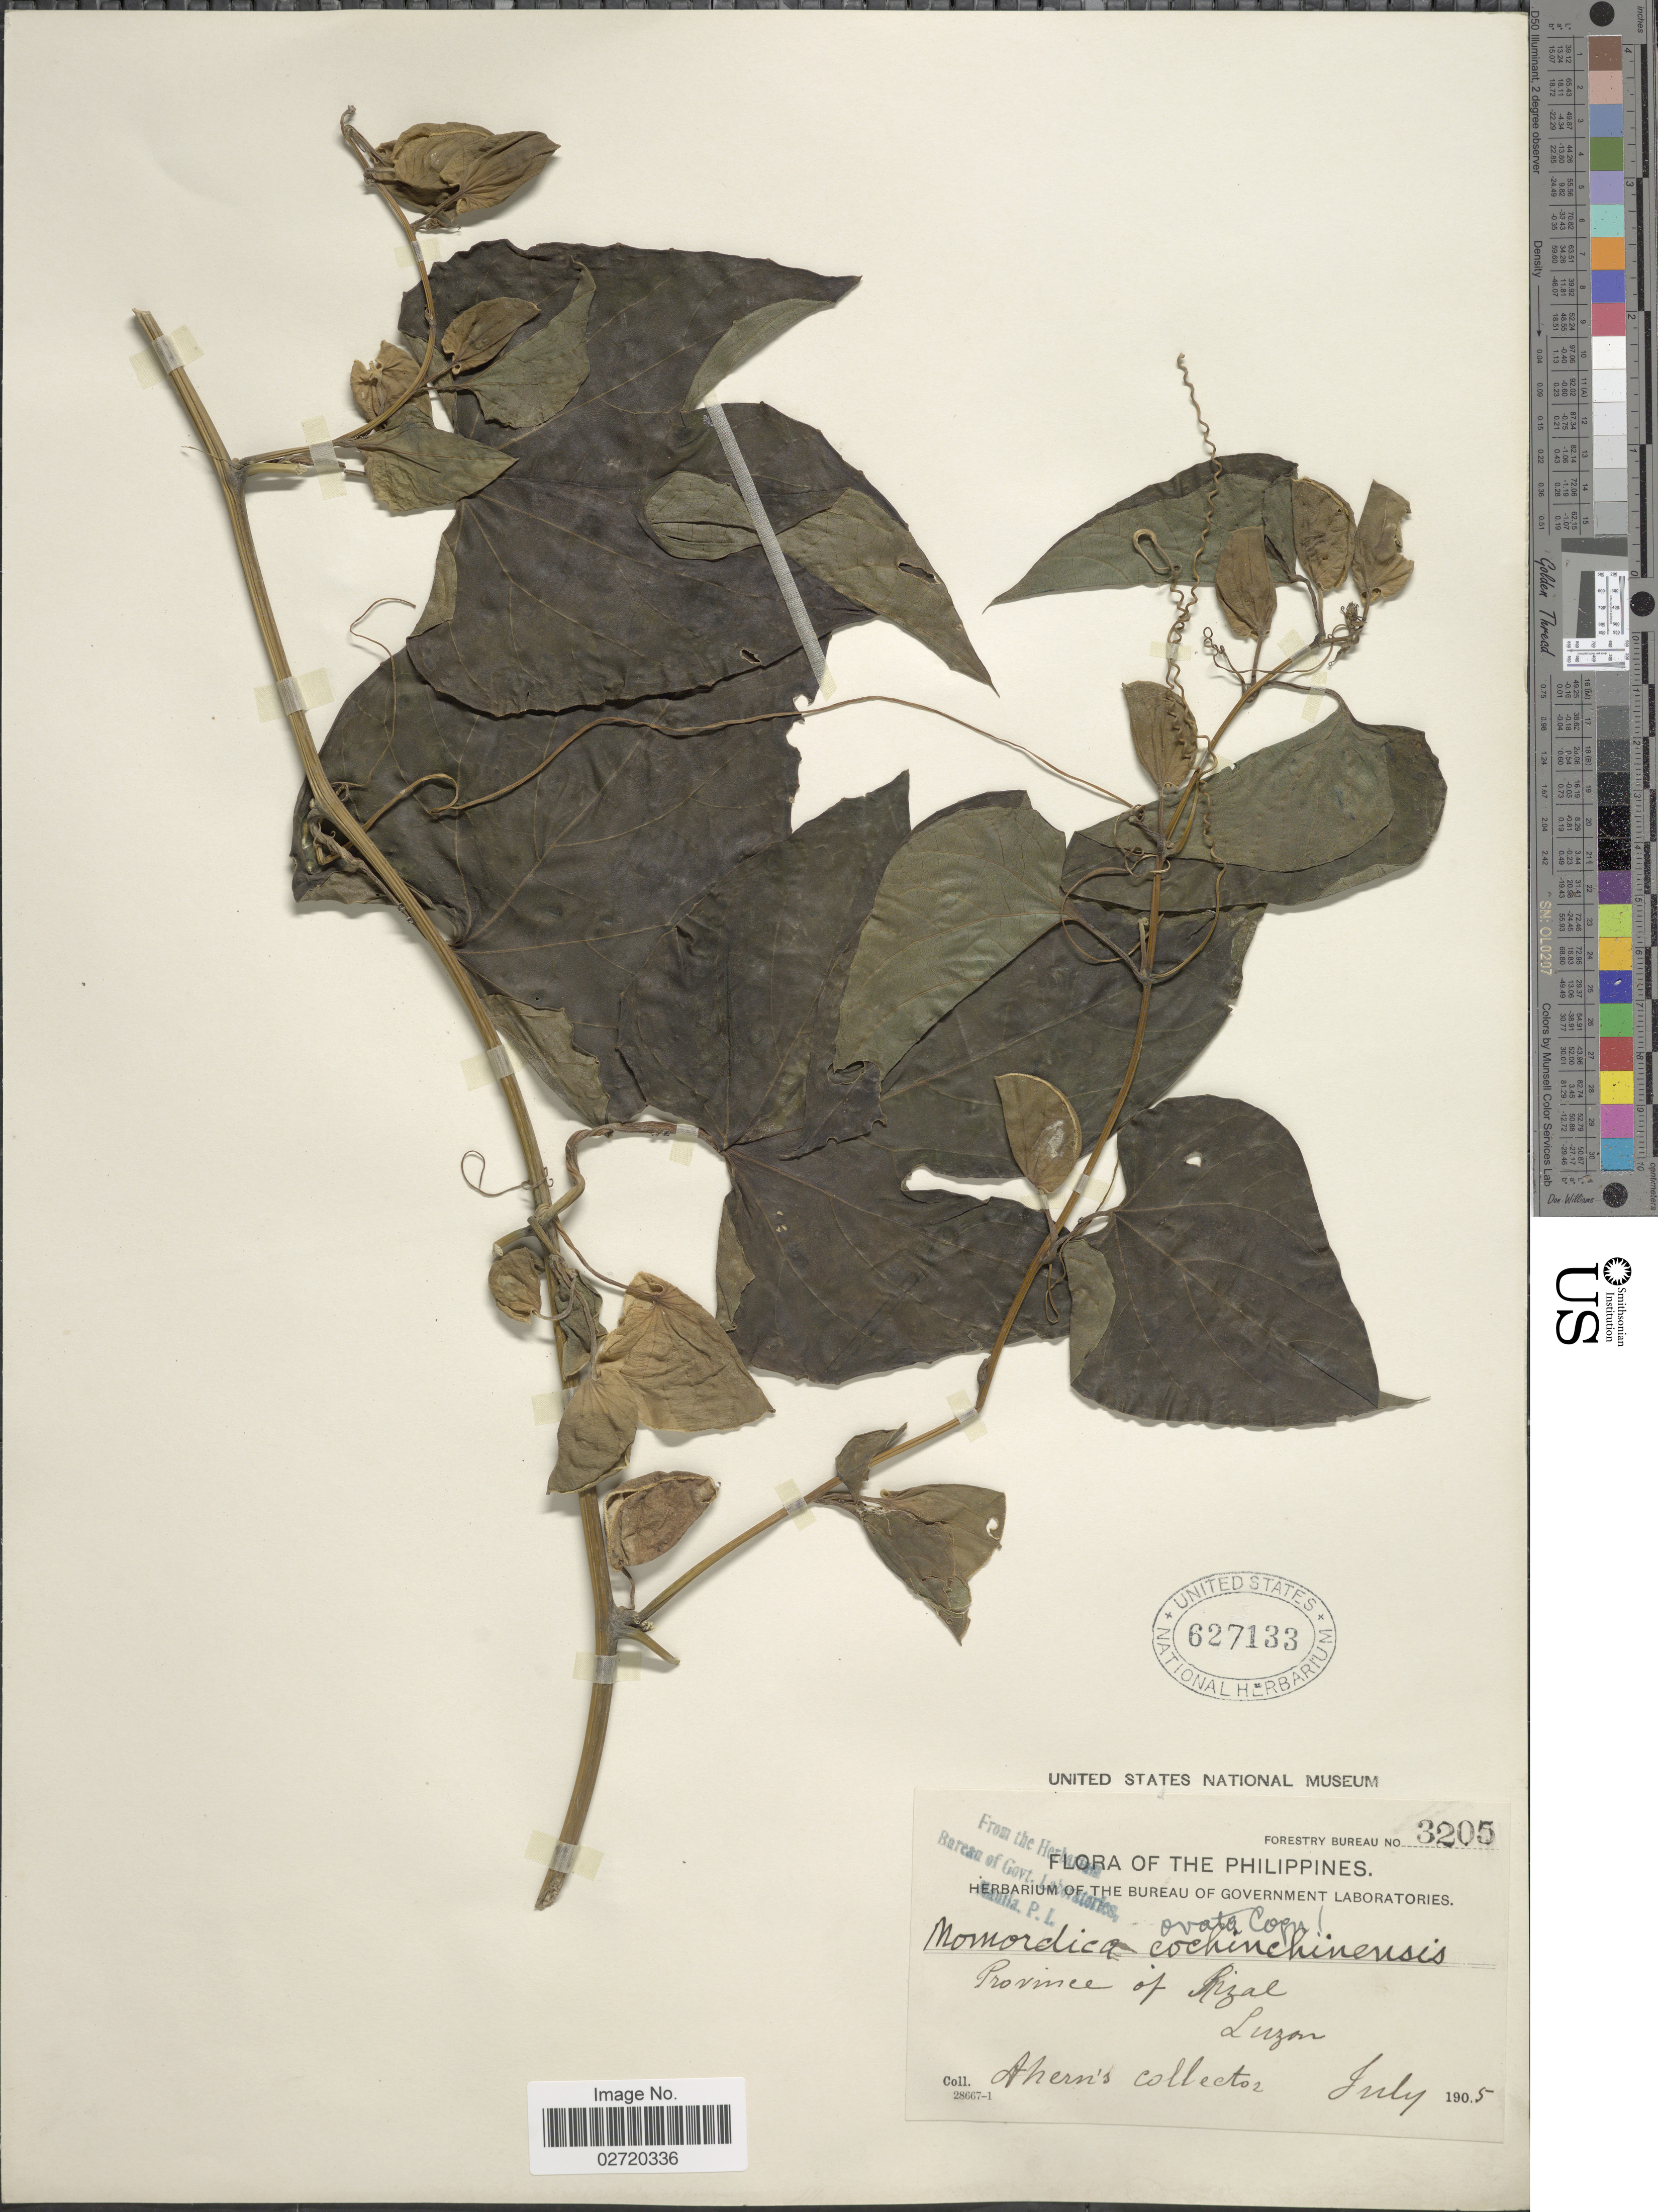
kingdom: Plantae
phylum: Tracheophyta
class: Magnoliopsida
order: Cucurbitales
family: Cucurbitaceae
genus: Momordica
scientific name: Momordica ovata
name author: Cogn.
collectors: Ahern's collector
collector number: Forestry Bureau 3205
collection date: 1905-07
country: Philippines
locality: Province of Rizal, Luzon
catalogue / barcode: US 627133